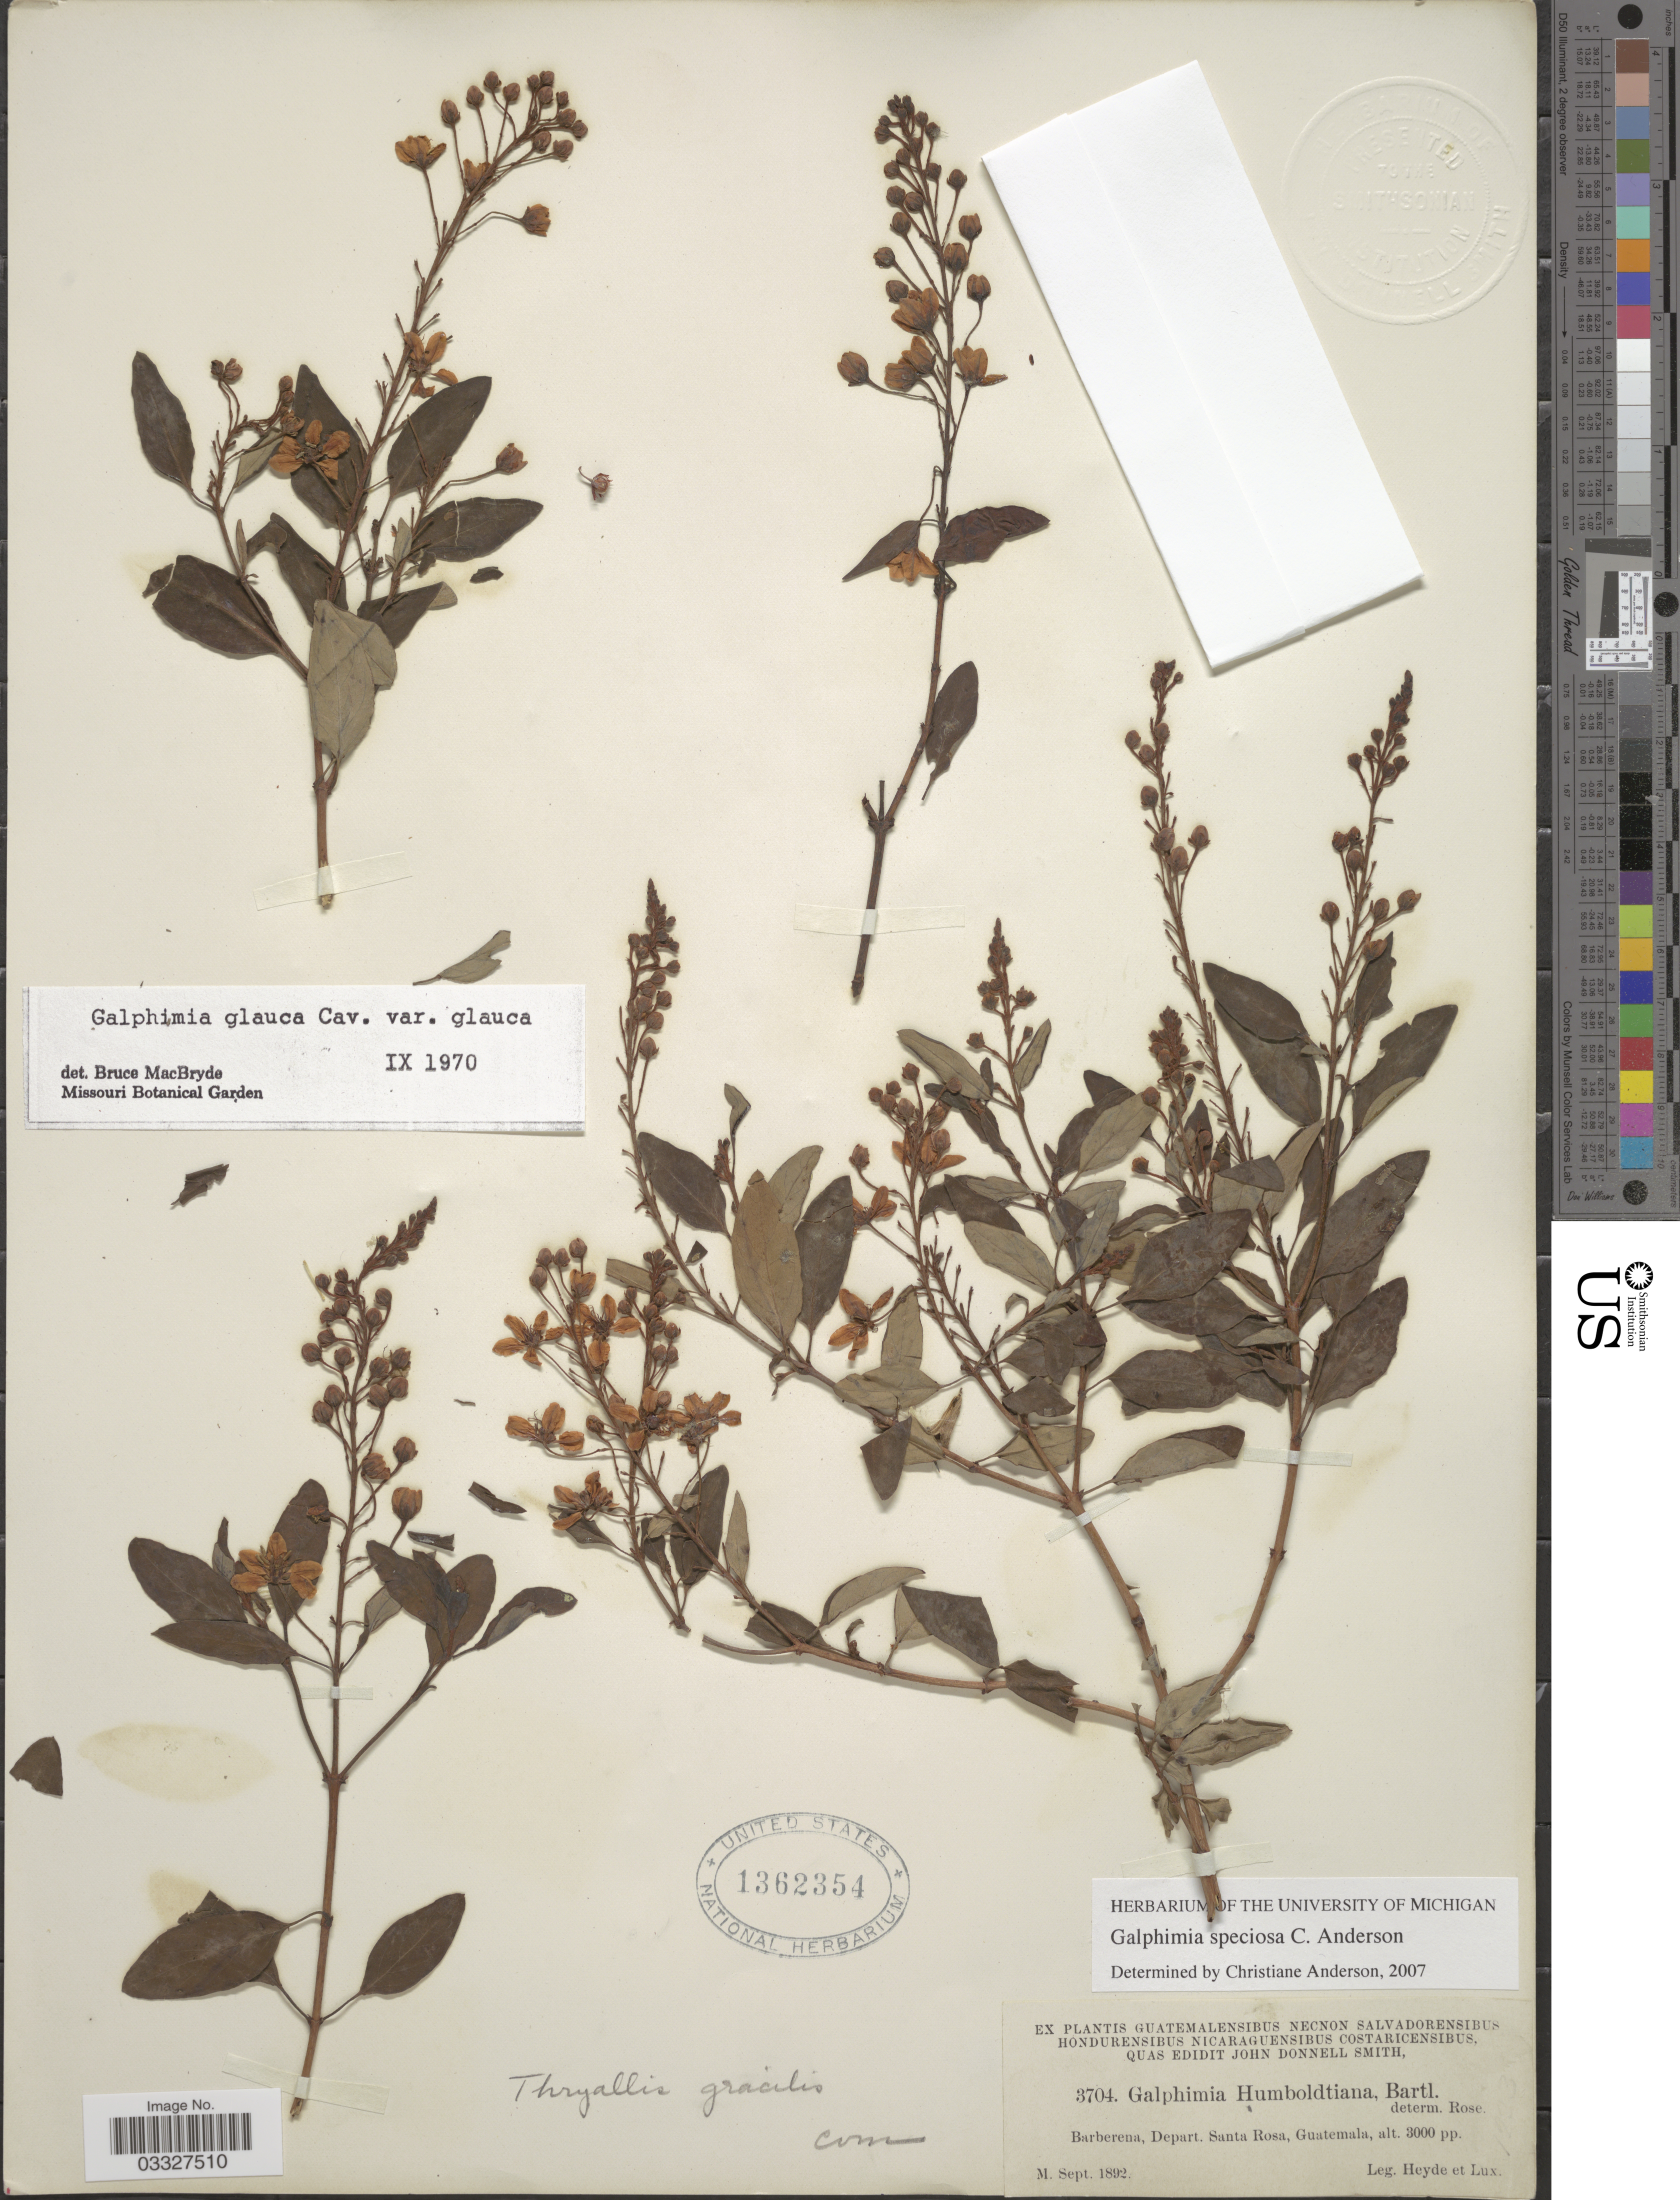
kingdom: Plantae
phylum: Tracheophyta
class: Magnoliopsida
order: Malpighiales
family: Malpighiaceae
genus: Galphimia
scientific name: Galphimia speciosa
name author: C.E. Anderson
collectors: Heyde & Lux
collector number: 3704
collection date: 1892-09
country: Guatemala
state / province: Santa Rosa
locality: Barberena, Depart. Santa Rosa.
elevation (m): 914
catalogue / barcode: US 1362354